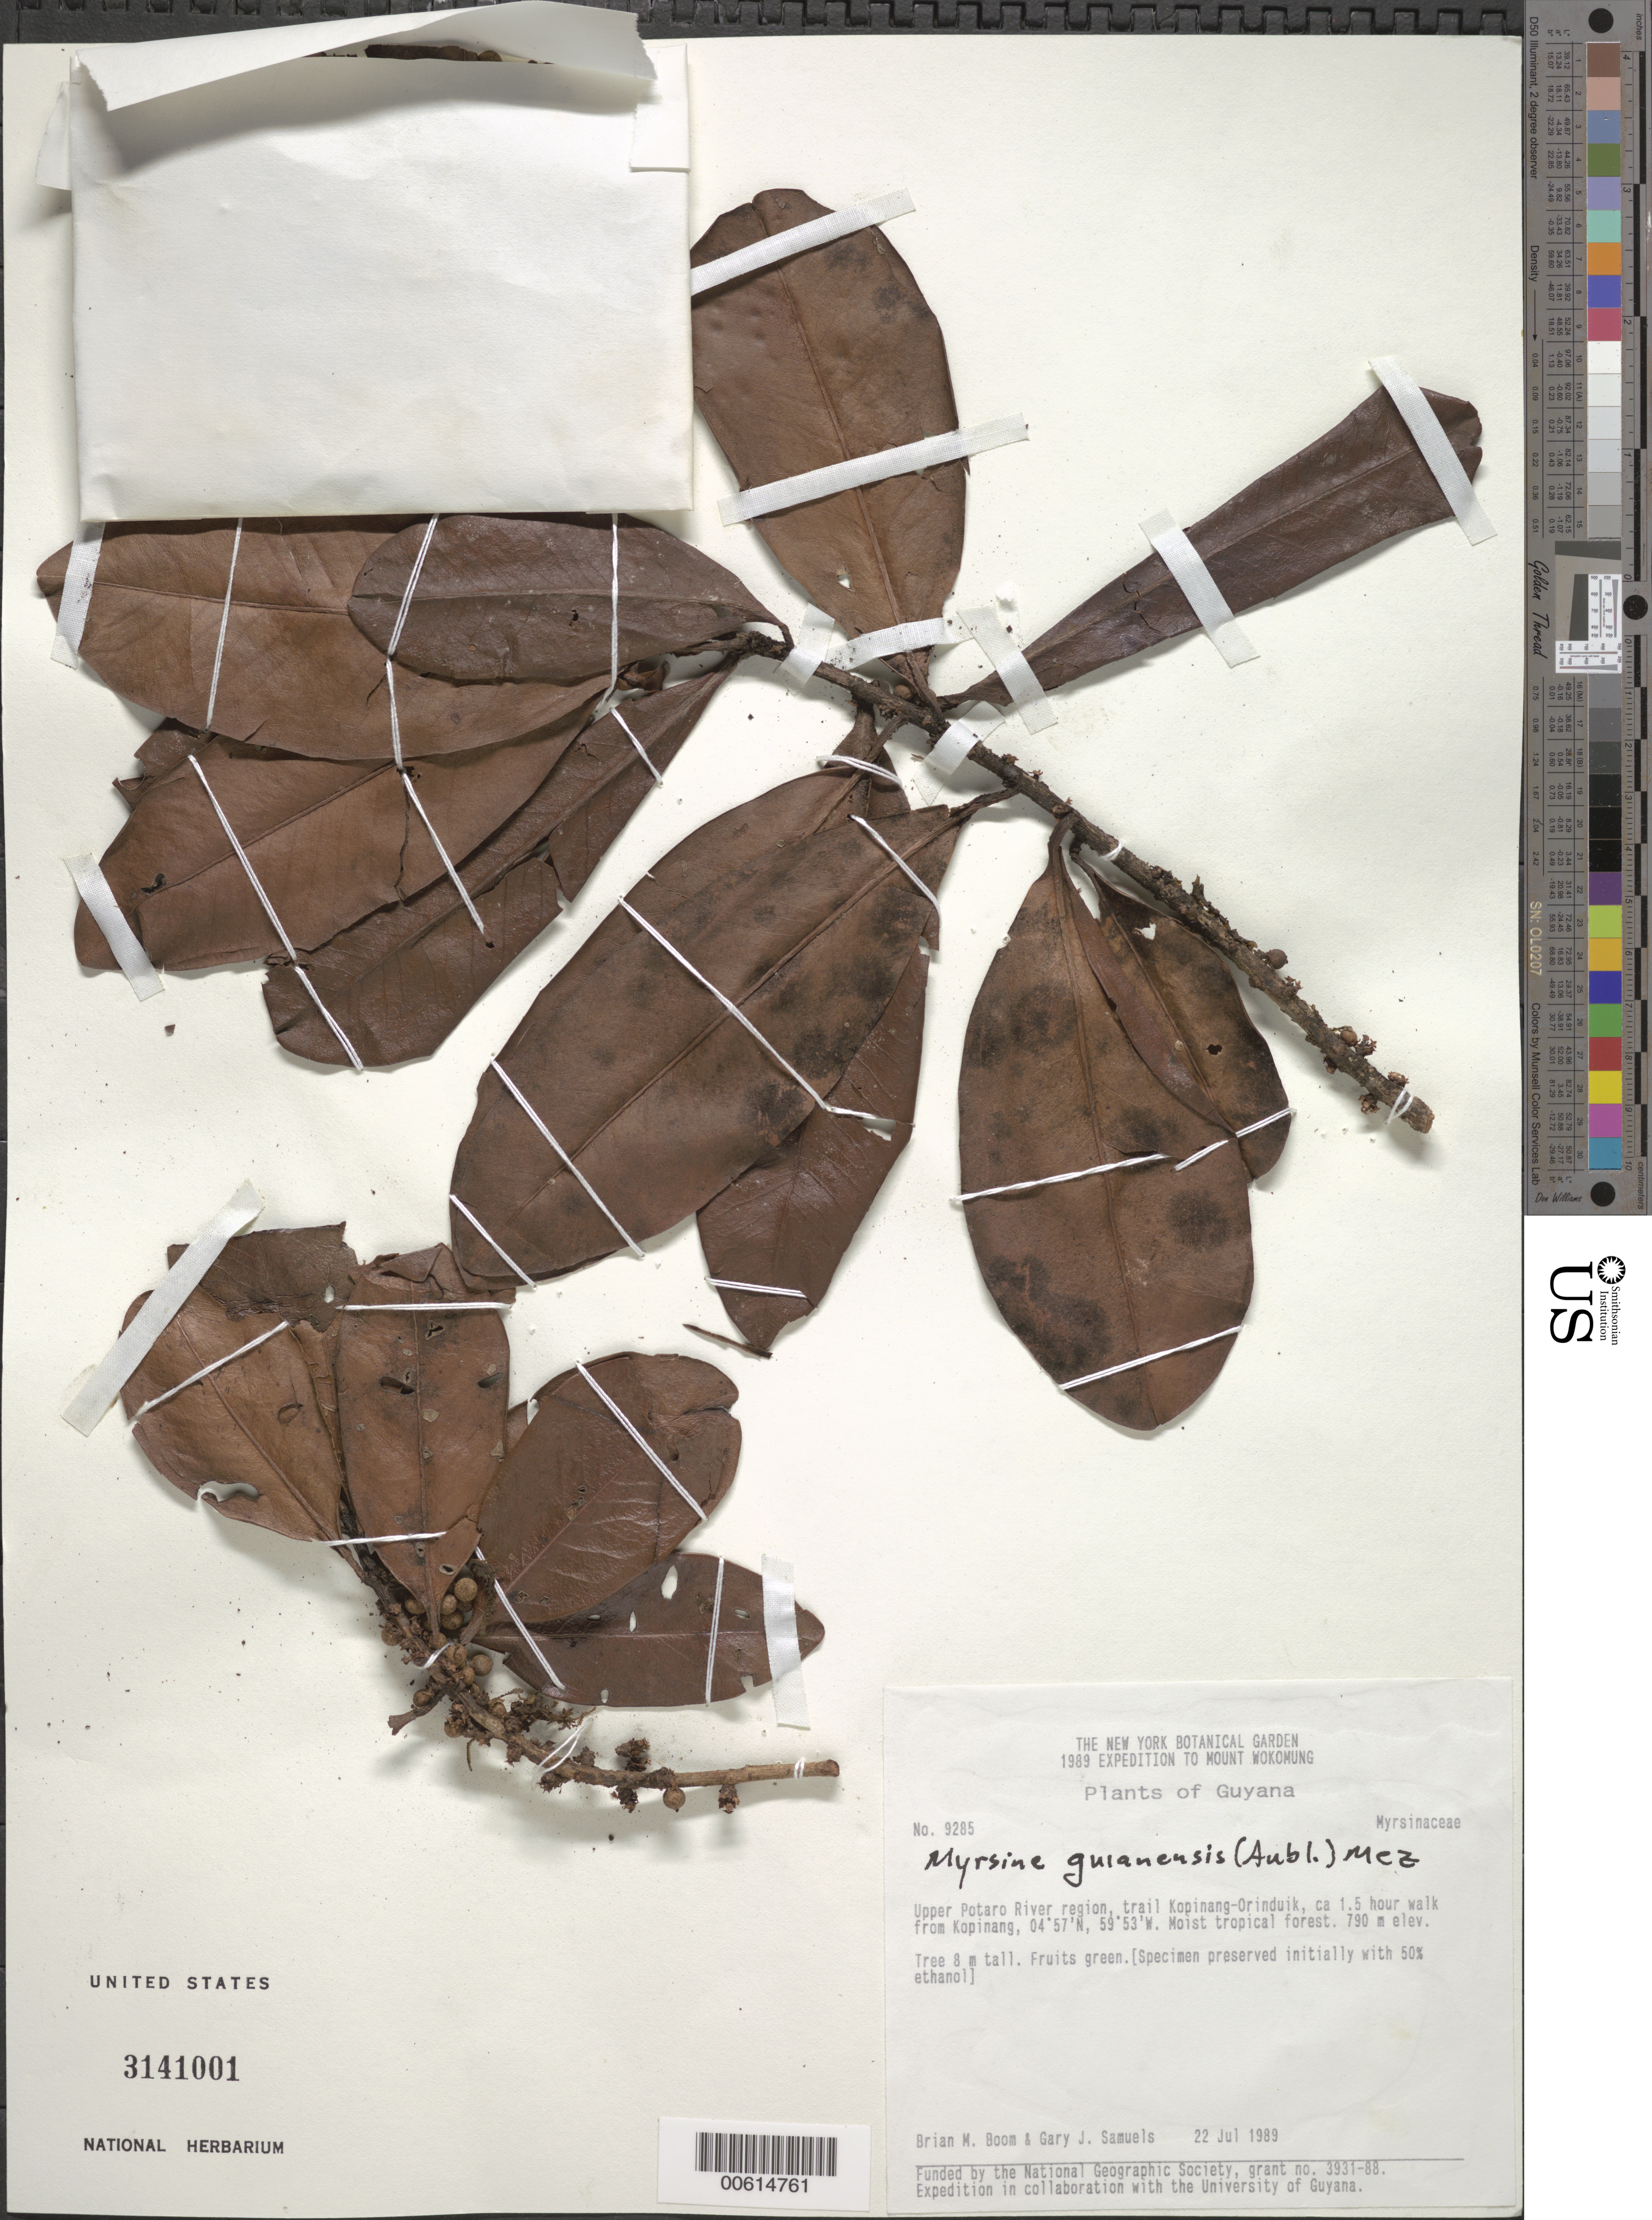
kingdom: Plantae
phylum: Tracheophyta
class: Magnoliopsida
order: Ericales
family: Primulaceae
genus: Myrsine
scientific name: Myrsine guianensis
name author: (Aubl.) Kuntze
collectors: B. M. Boom & G. Samuels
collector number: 9285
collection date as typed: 22-Jul-89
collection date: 1989-07-22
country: Guyana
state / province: Potaro-Siparuni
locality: Kopinang-Orinduik trail, upper Potaro River region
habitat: Moist tropical forest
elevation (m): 790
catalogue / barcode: US 3141001